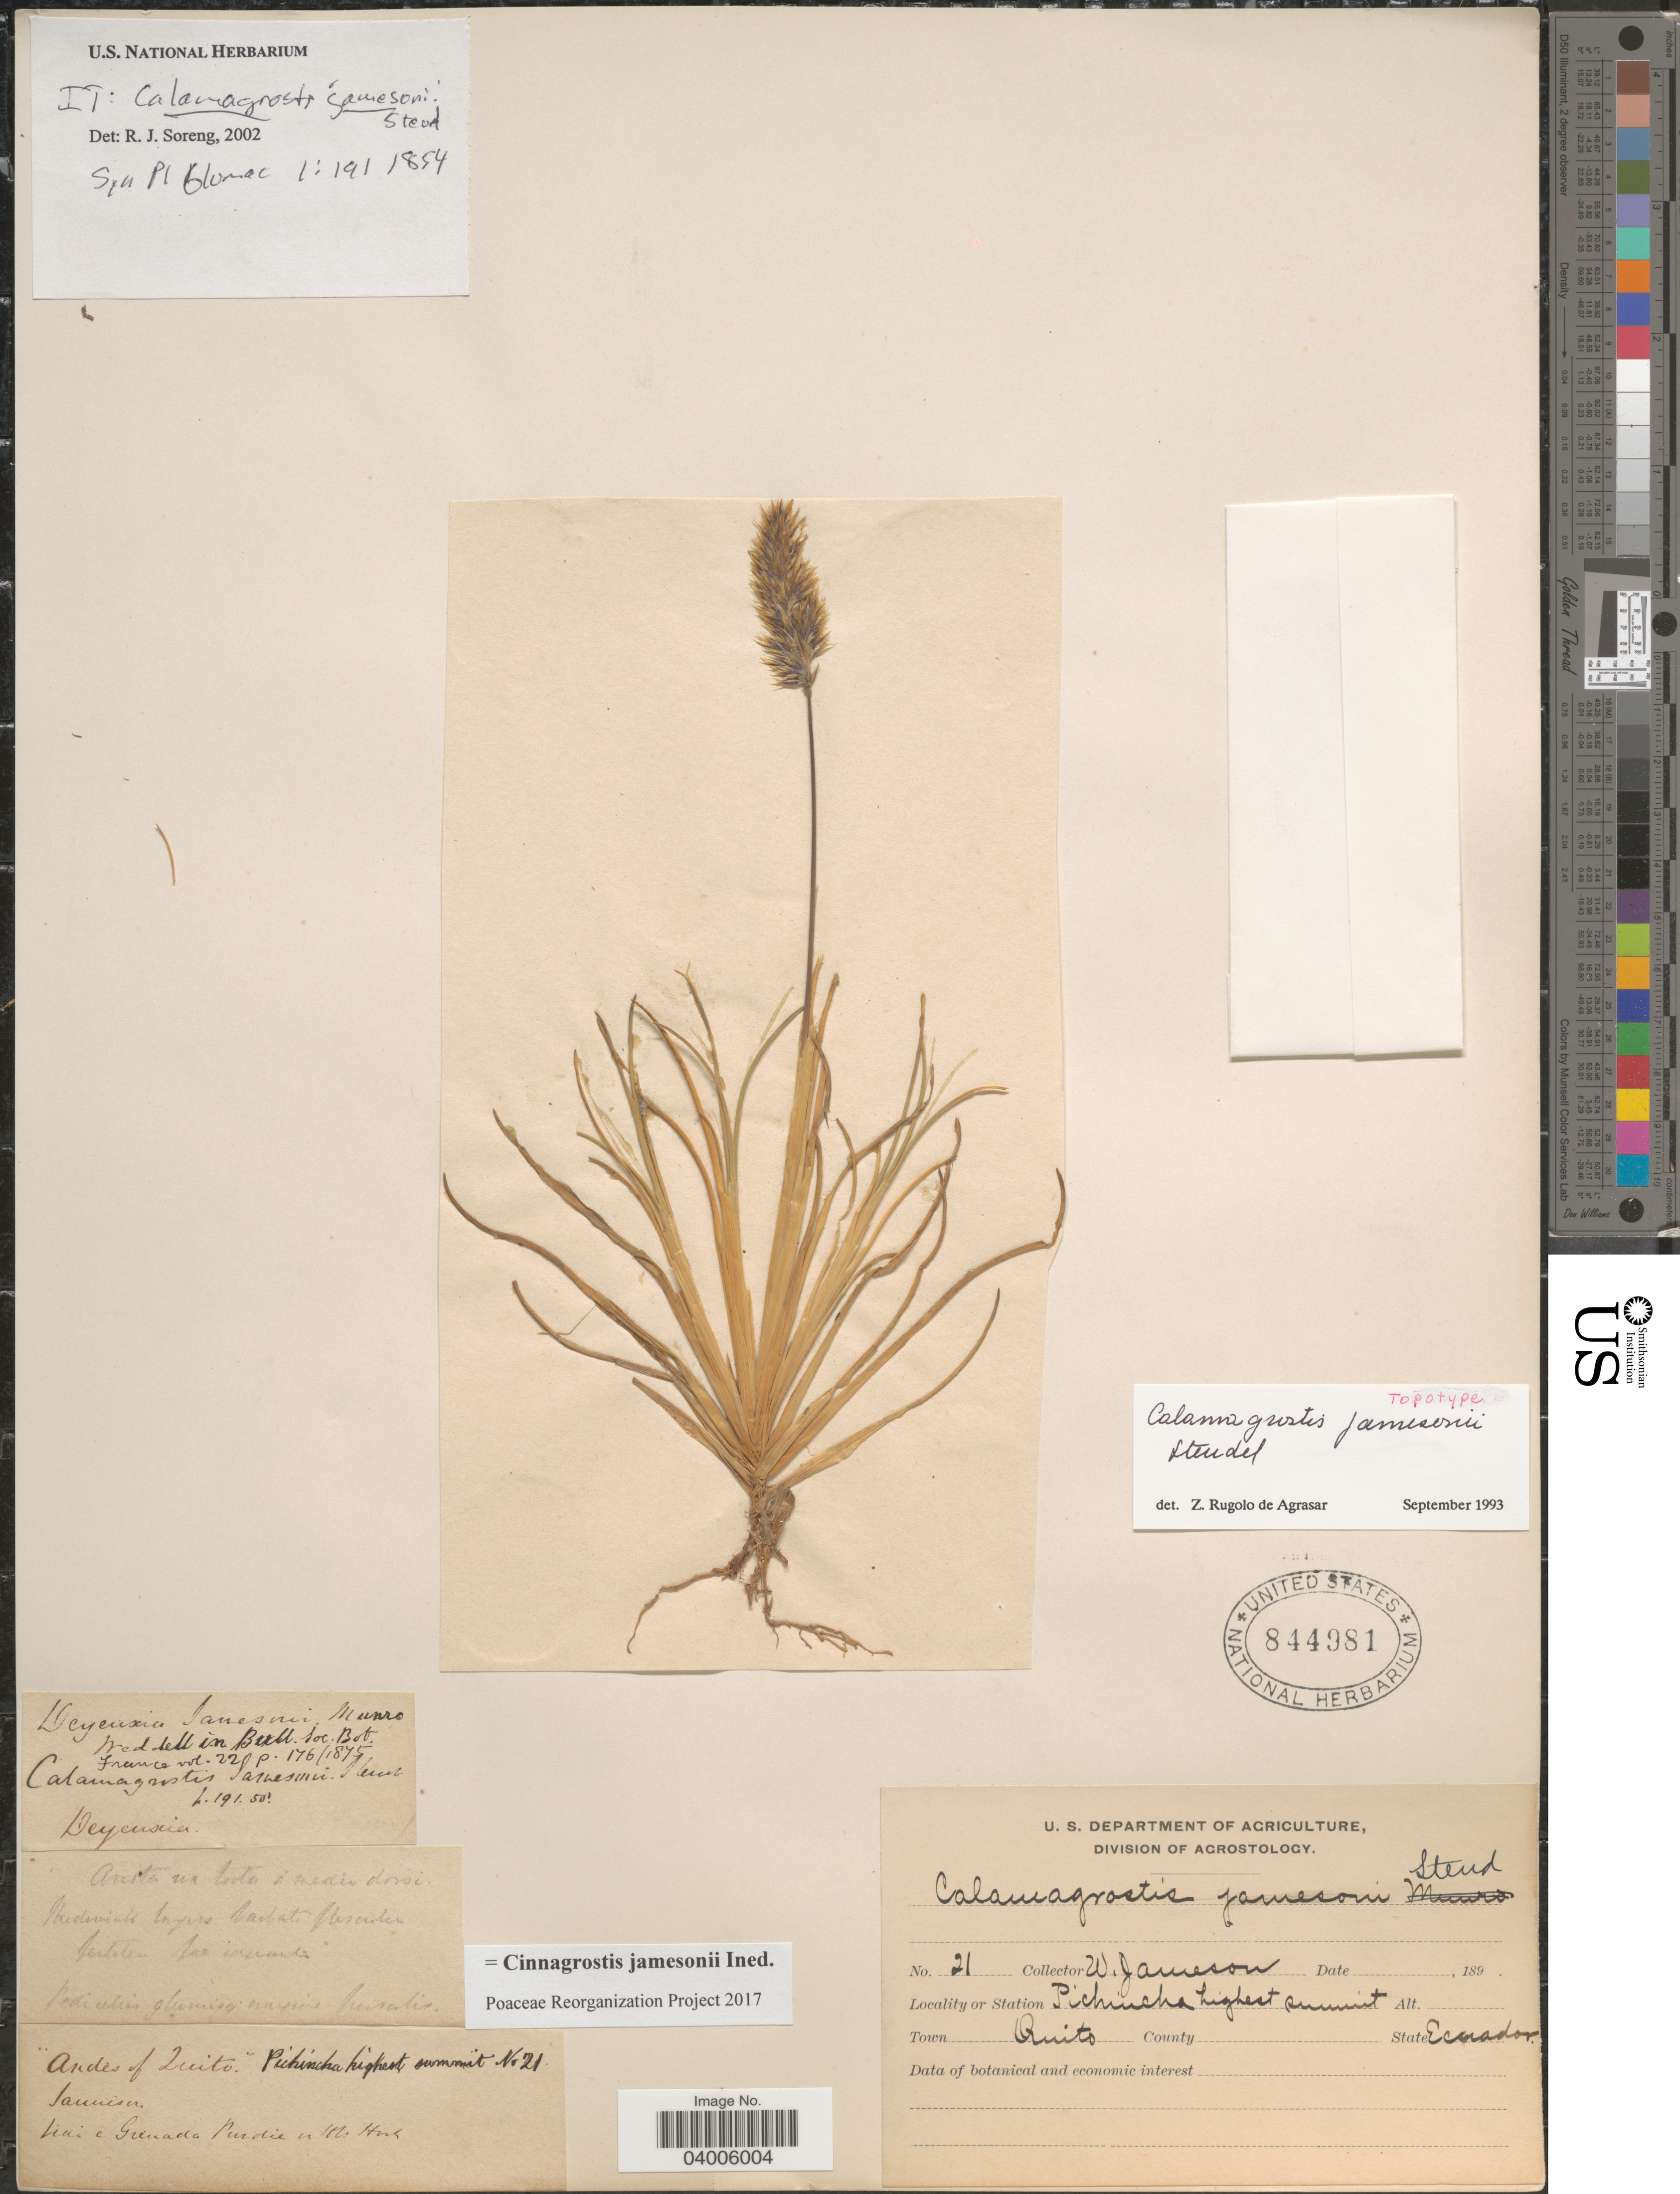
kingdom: Plantae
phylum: Tracheophyta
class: Liliopsida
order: Poales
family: Poaceae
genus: Cinnagrostis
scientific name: Cinnagrostis jamesonii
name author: (Steud.) P.M. Peterson et al.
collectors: W. Jameson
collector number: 21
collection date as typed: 189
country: Ecuador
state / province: Pichincha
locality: Pichincha highest summit. Andes of Quito.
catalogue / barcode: US 844981